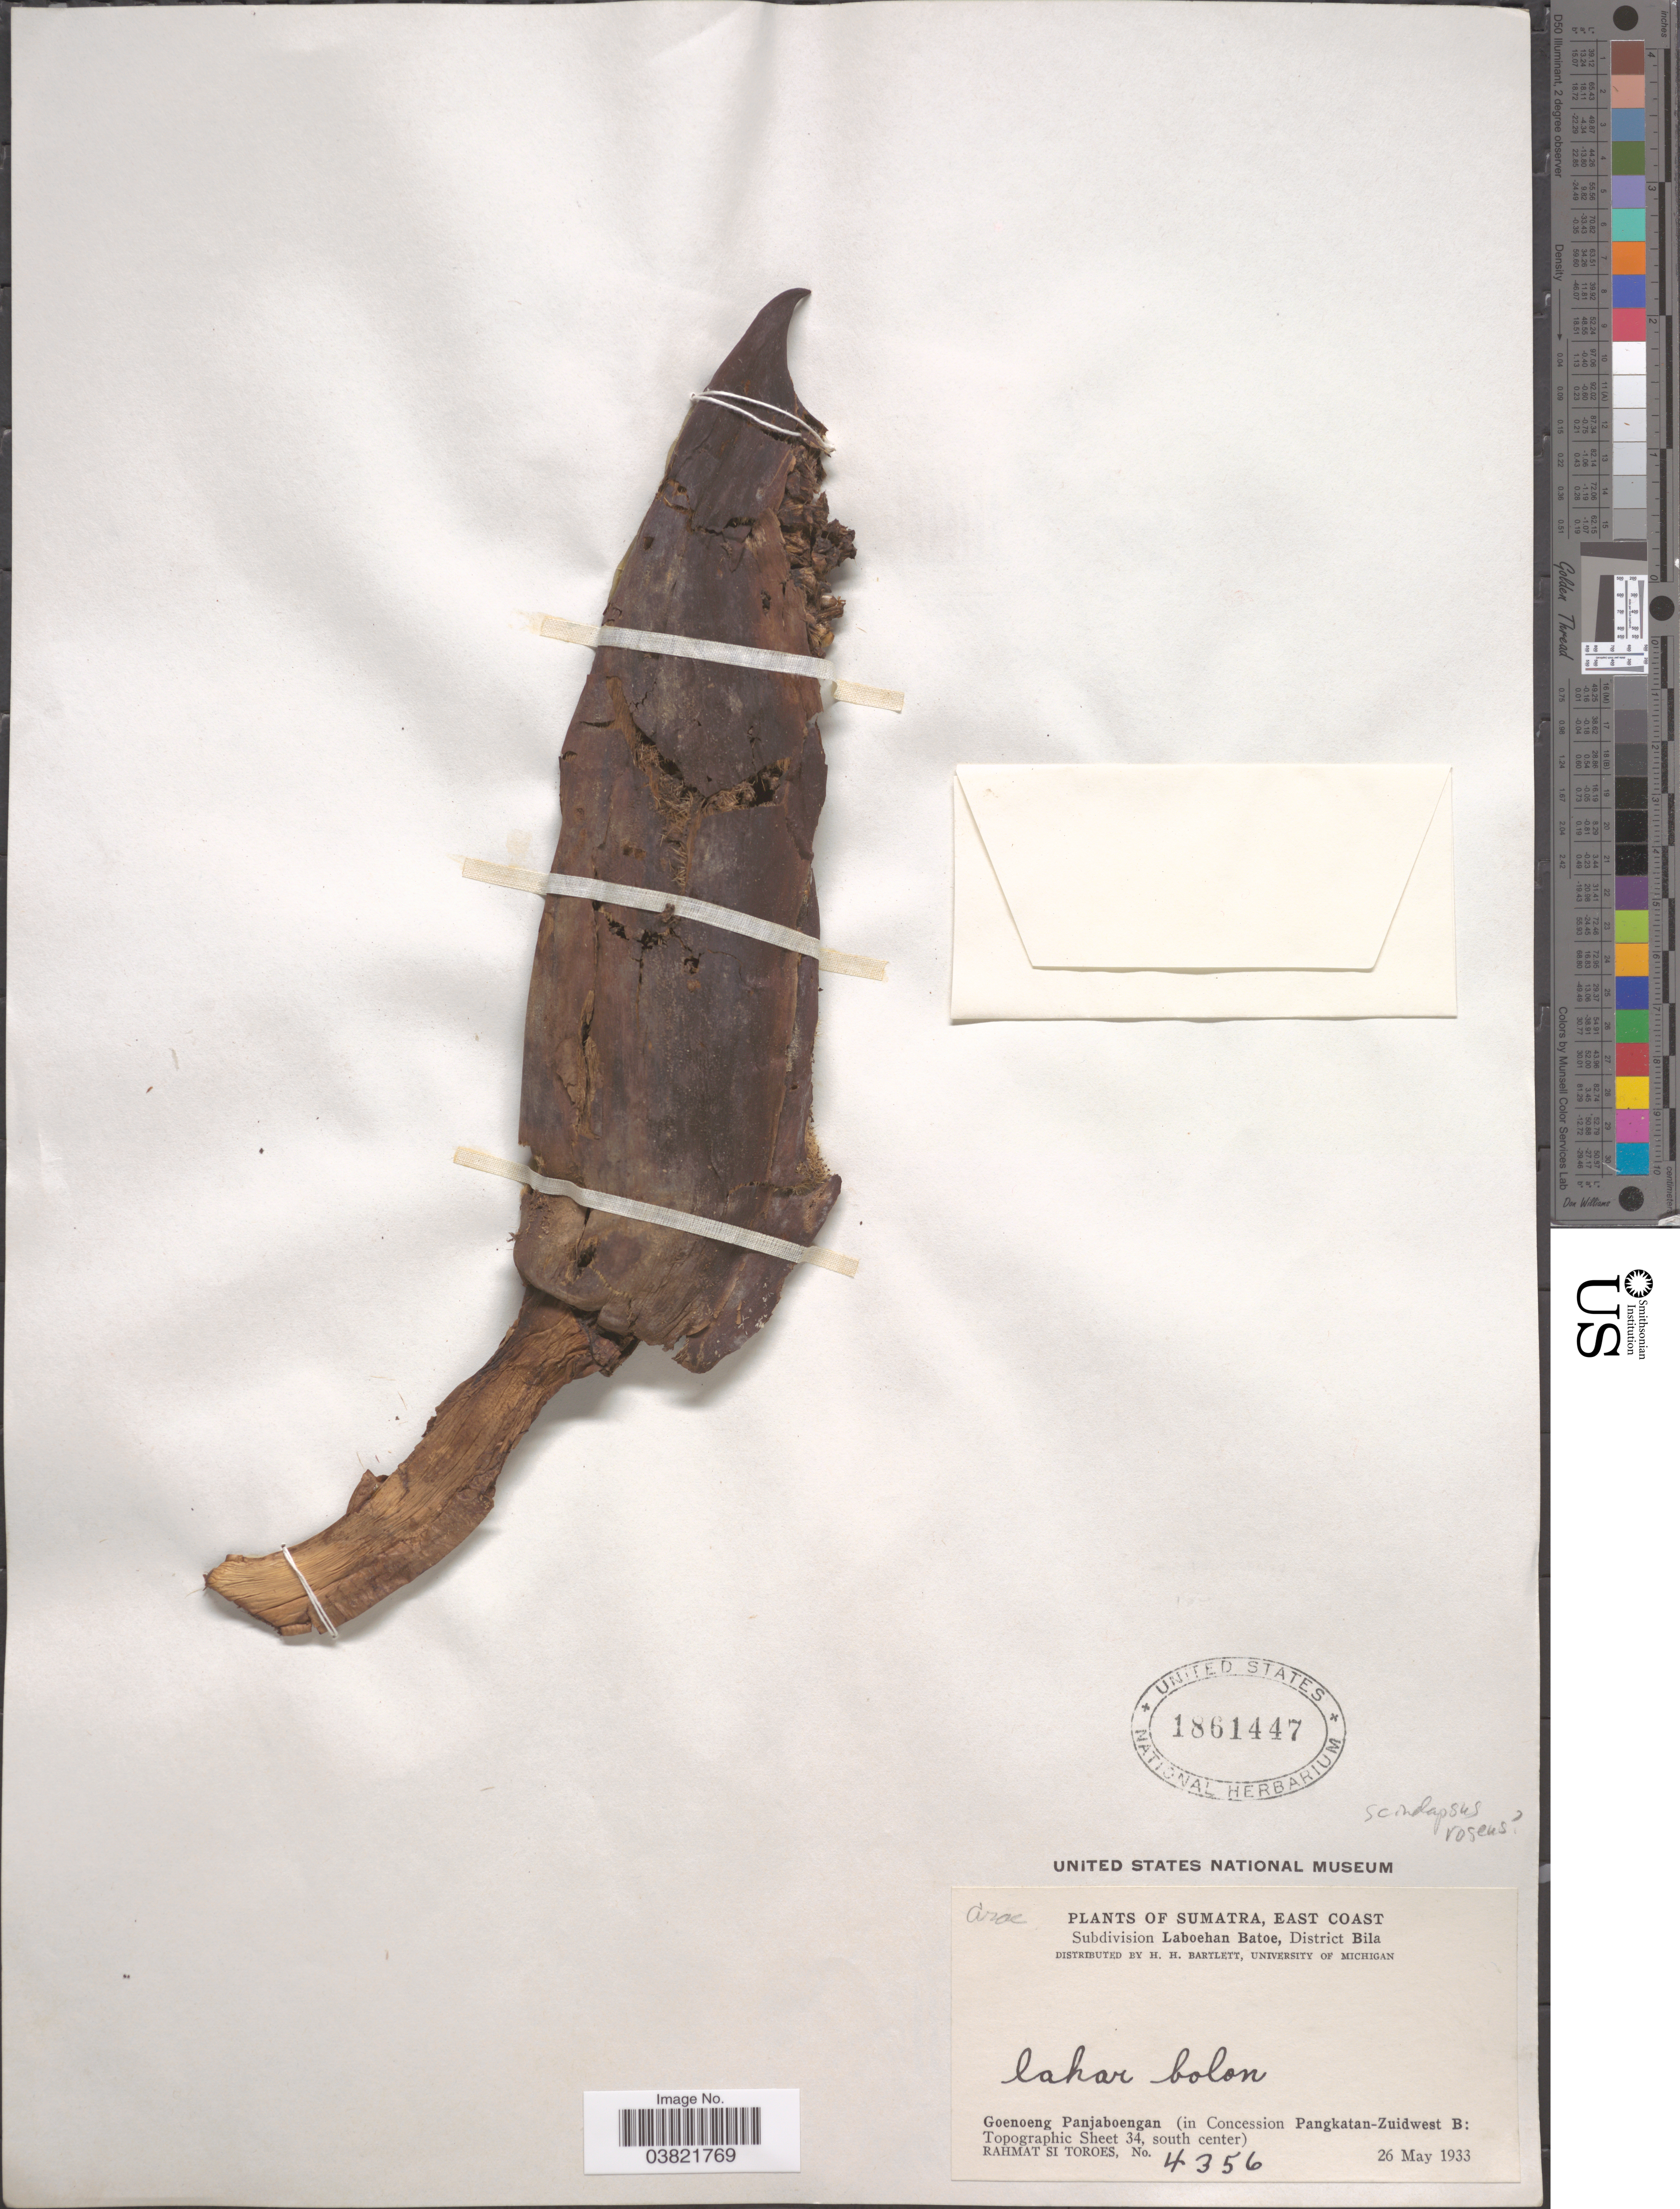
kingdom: Plantae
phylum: Tracheophyta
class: Liliopsida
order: Alismatales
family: Araceae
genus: Scindapsus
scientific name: Scindapsus roseus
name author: Alderw.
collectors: Rahmat Si Boeea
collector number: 4356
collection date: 1933-05-26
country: Indonesia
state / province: Sumatra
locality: East Coast. Subdivision Laboehan Batoe, District Bila. Goenoeng Panjaboengan (in Concession Pangkatan-Zuidwest B: Topographic Sheet 34, south center).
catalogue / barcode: US 1861447